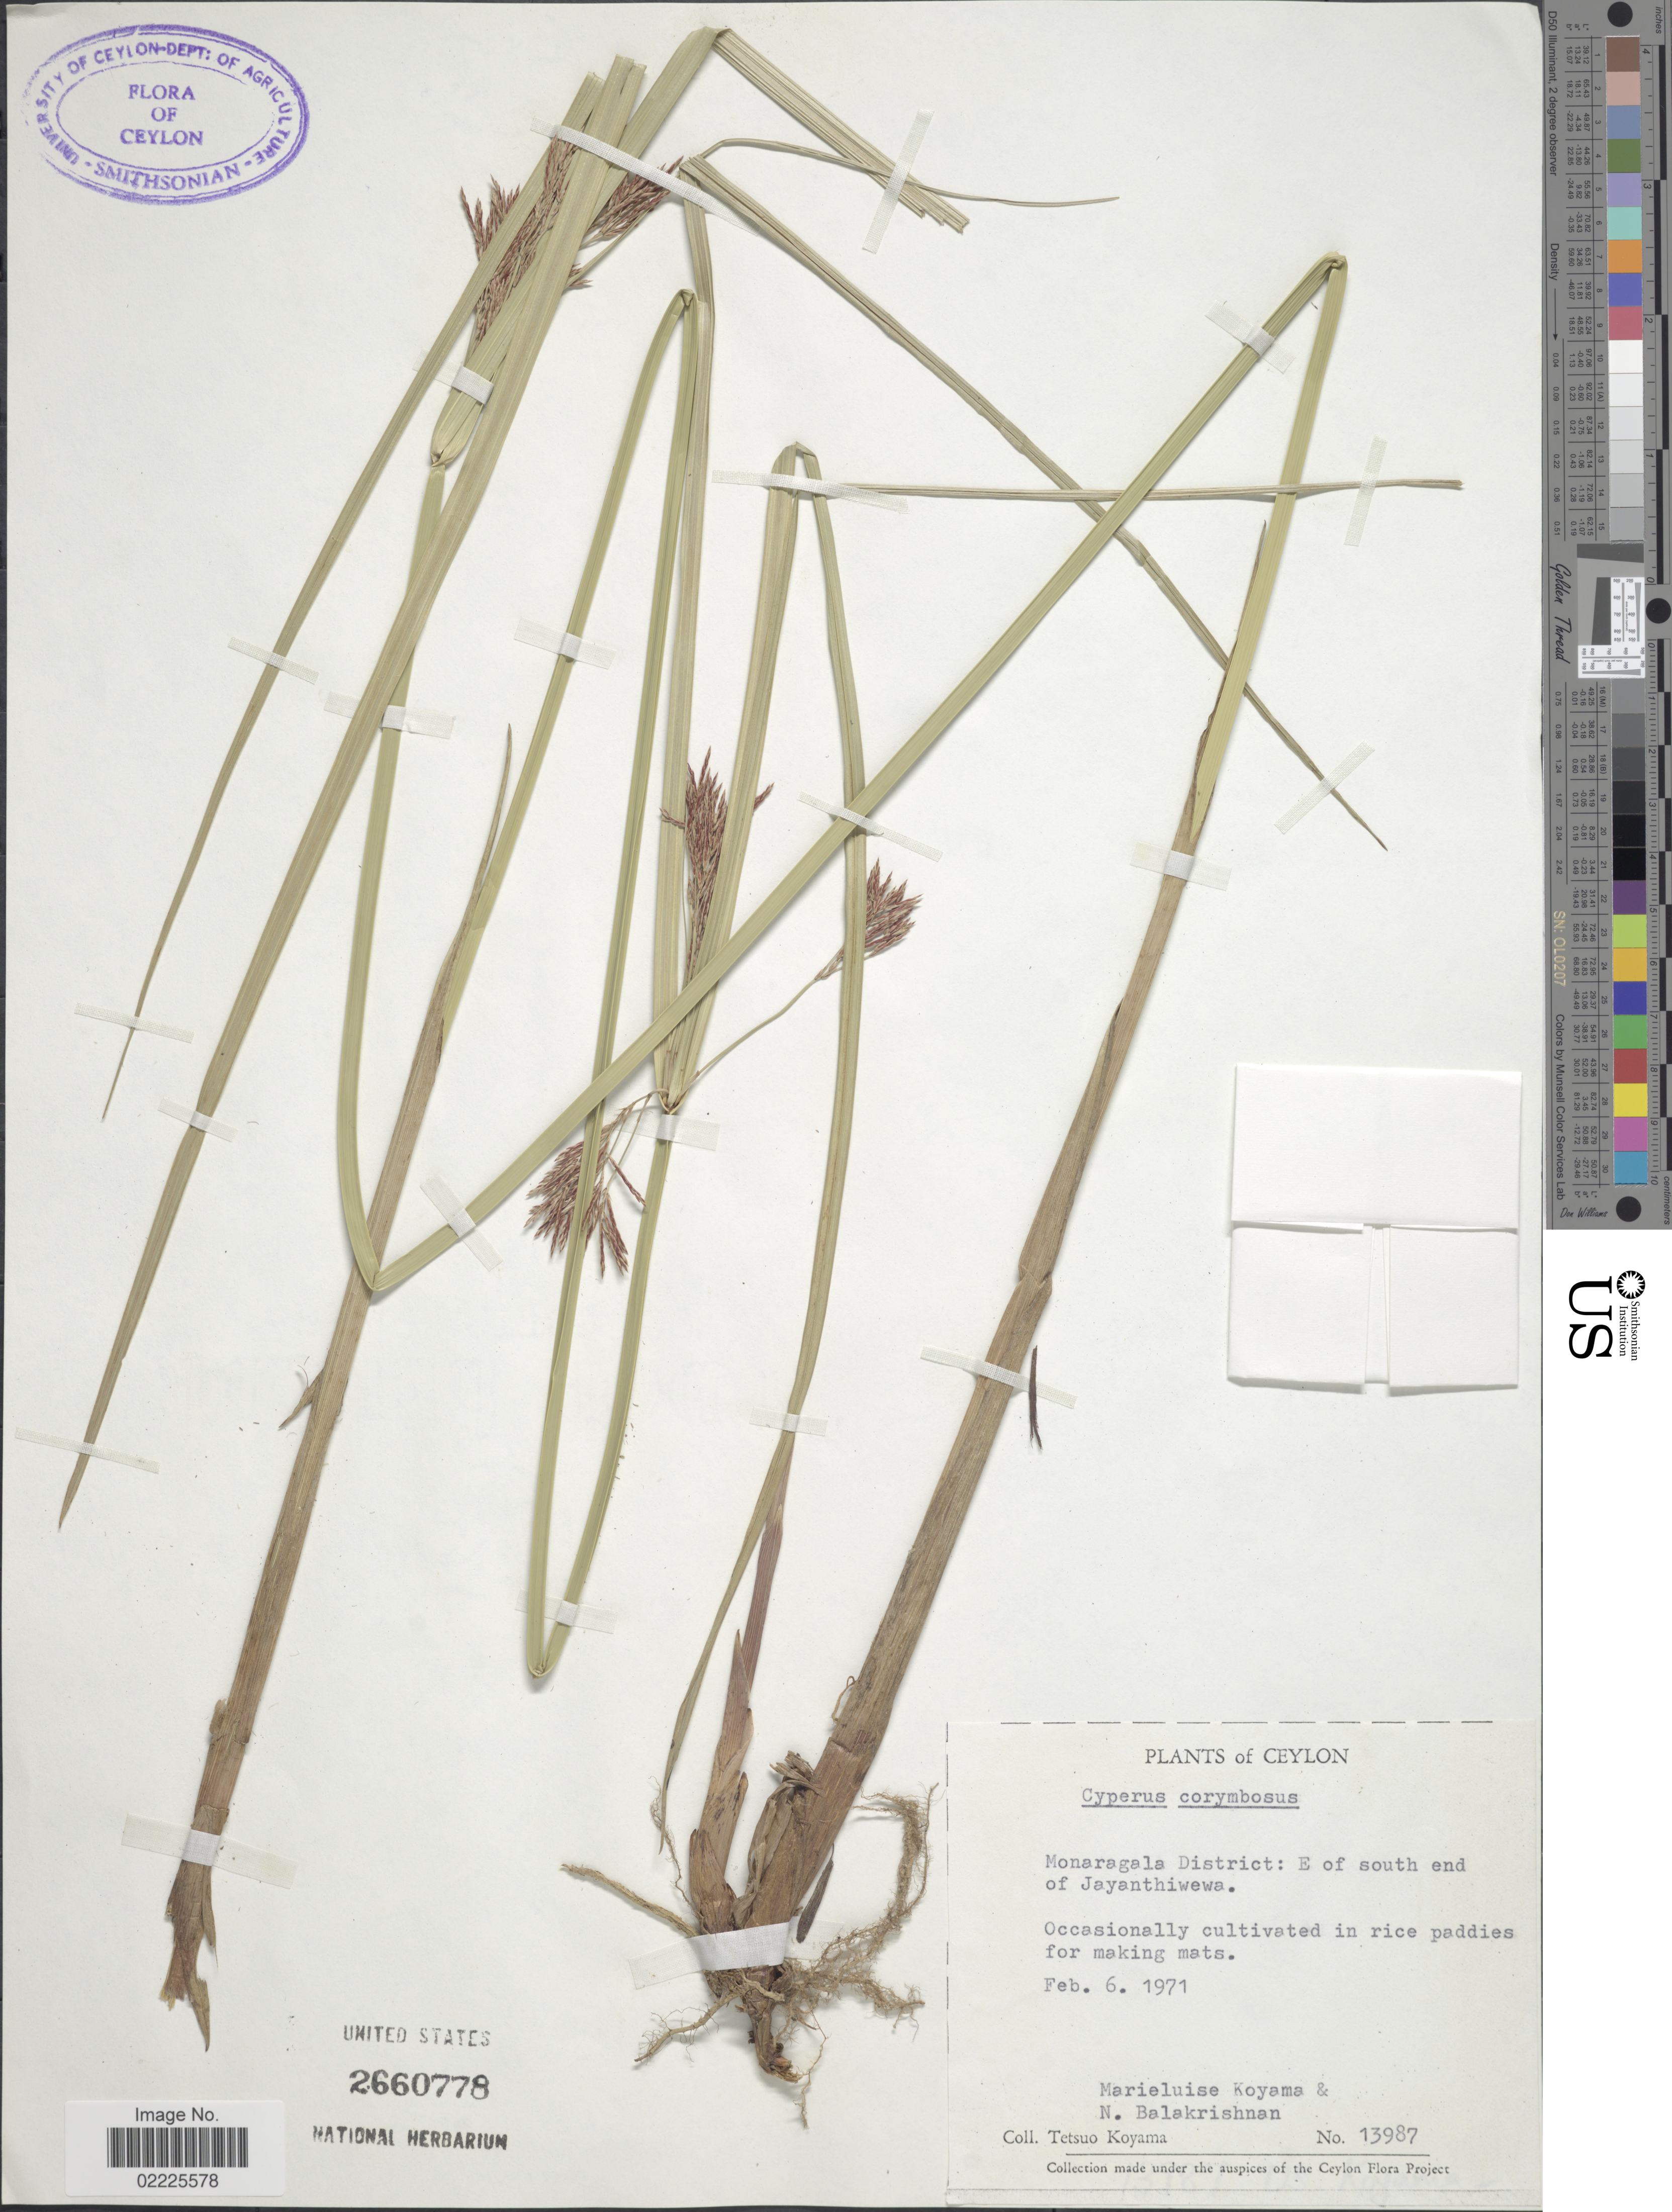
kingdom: Plantae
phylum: Tracheophyta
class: Liliopsida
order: Poales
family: Cyperaceae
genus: Cyperus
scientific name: Cyperus corymbosus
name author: Rottb.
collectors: T. Koyama, M. Koyama & N. Balakrishnan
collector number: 13987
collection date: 1971-02-06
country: Sri Lanka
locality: Ceylon, Monaragala District: E of south end of Jayanthiwewa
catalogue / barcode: US 2660778